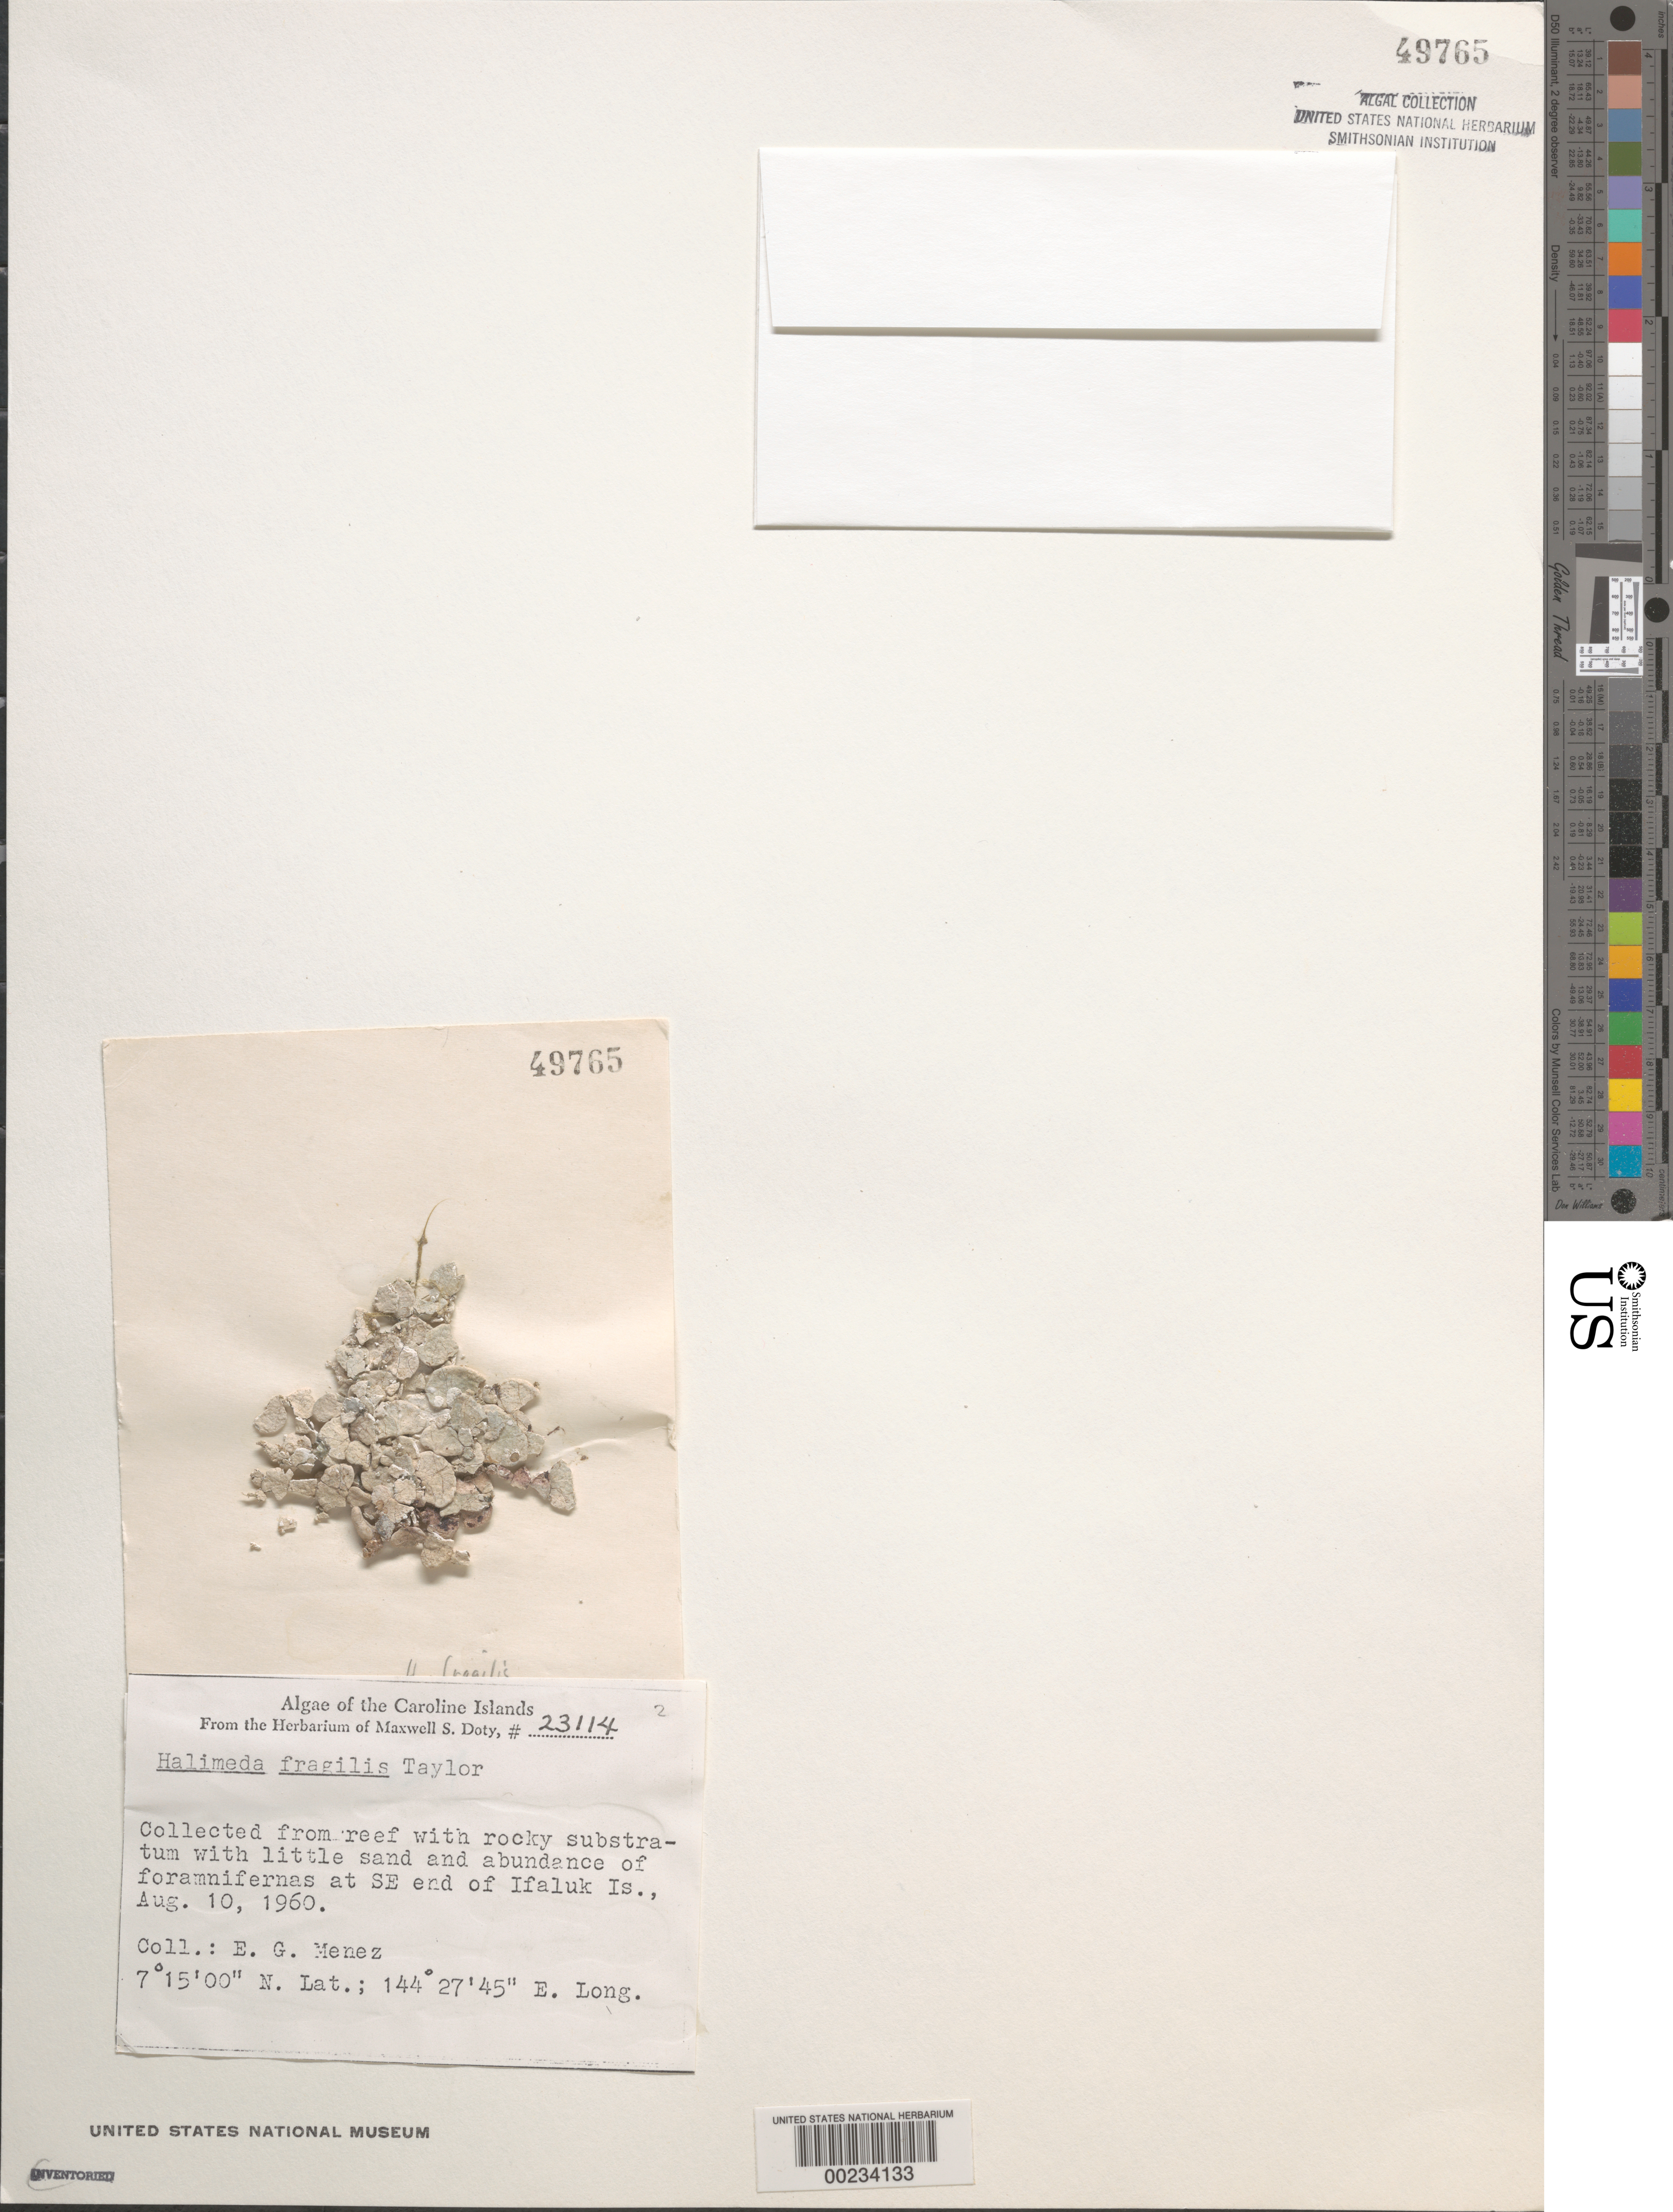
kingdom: Plantae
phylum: Chlorophyta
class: Ulvophyceae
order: Bryopsidales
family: Halimedaceae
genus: Halimeda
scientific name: Halimeda fragilis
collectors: Meñez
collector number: MSD 23114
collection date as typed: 10 Aug 1960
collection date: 1960-08-10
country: Micronesia, Federated States of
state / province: Yap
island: Ifalik (Ifaluk) Atoll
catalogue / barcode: US 49765